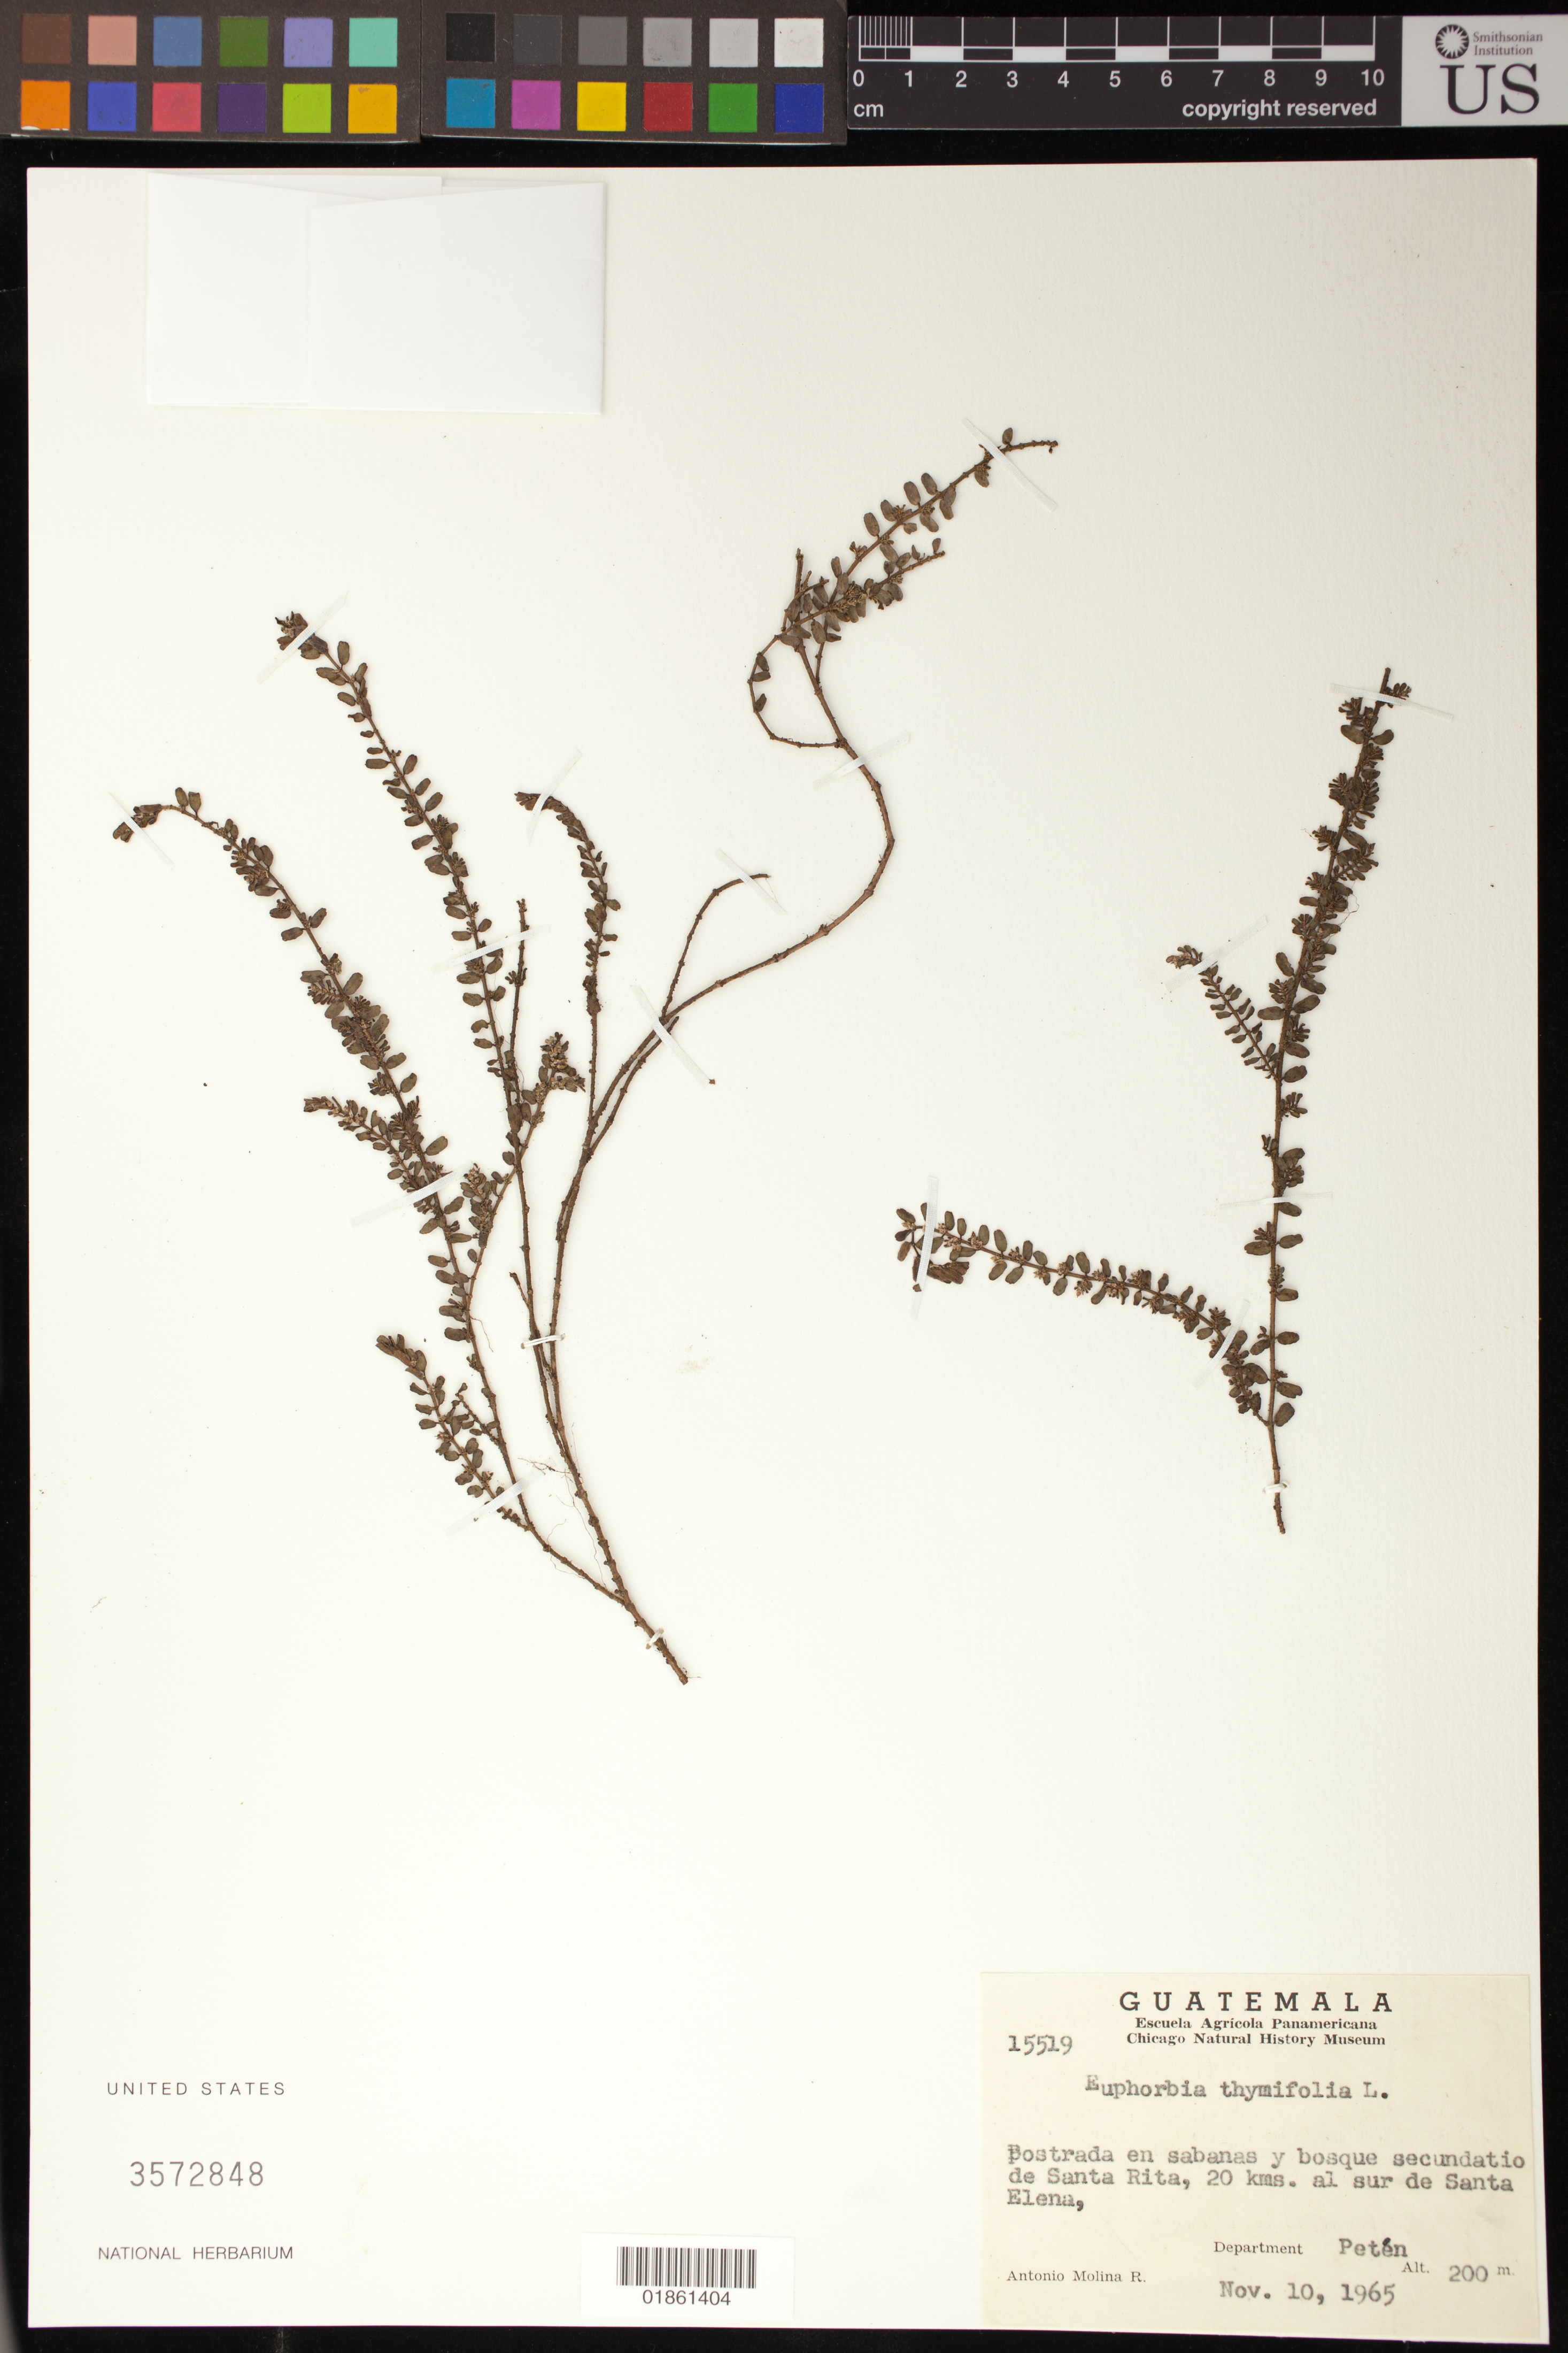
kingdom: Plantae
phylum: Tracheophyta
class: Magnoliopsida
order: Malpighiales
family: Euphorbiaceae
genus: Euphorbia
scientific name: Euphorbia thymifolia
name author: L.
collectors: A. Molina R.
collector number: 15519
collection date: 1965-11-10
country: Guatemala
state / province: El Petén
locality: Postrada en sabanas y bosque secundatio de Santa Rita, 20 kms. al sur de Santa Elena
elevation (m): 200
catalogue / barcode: US 3572848